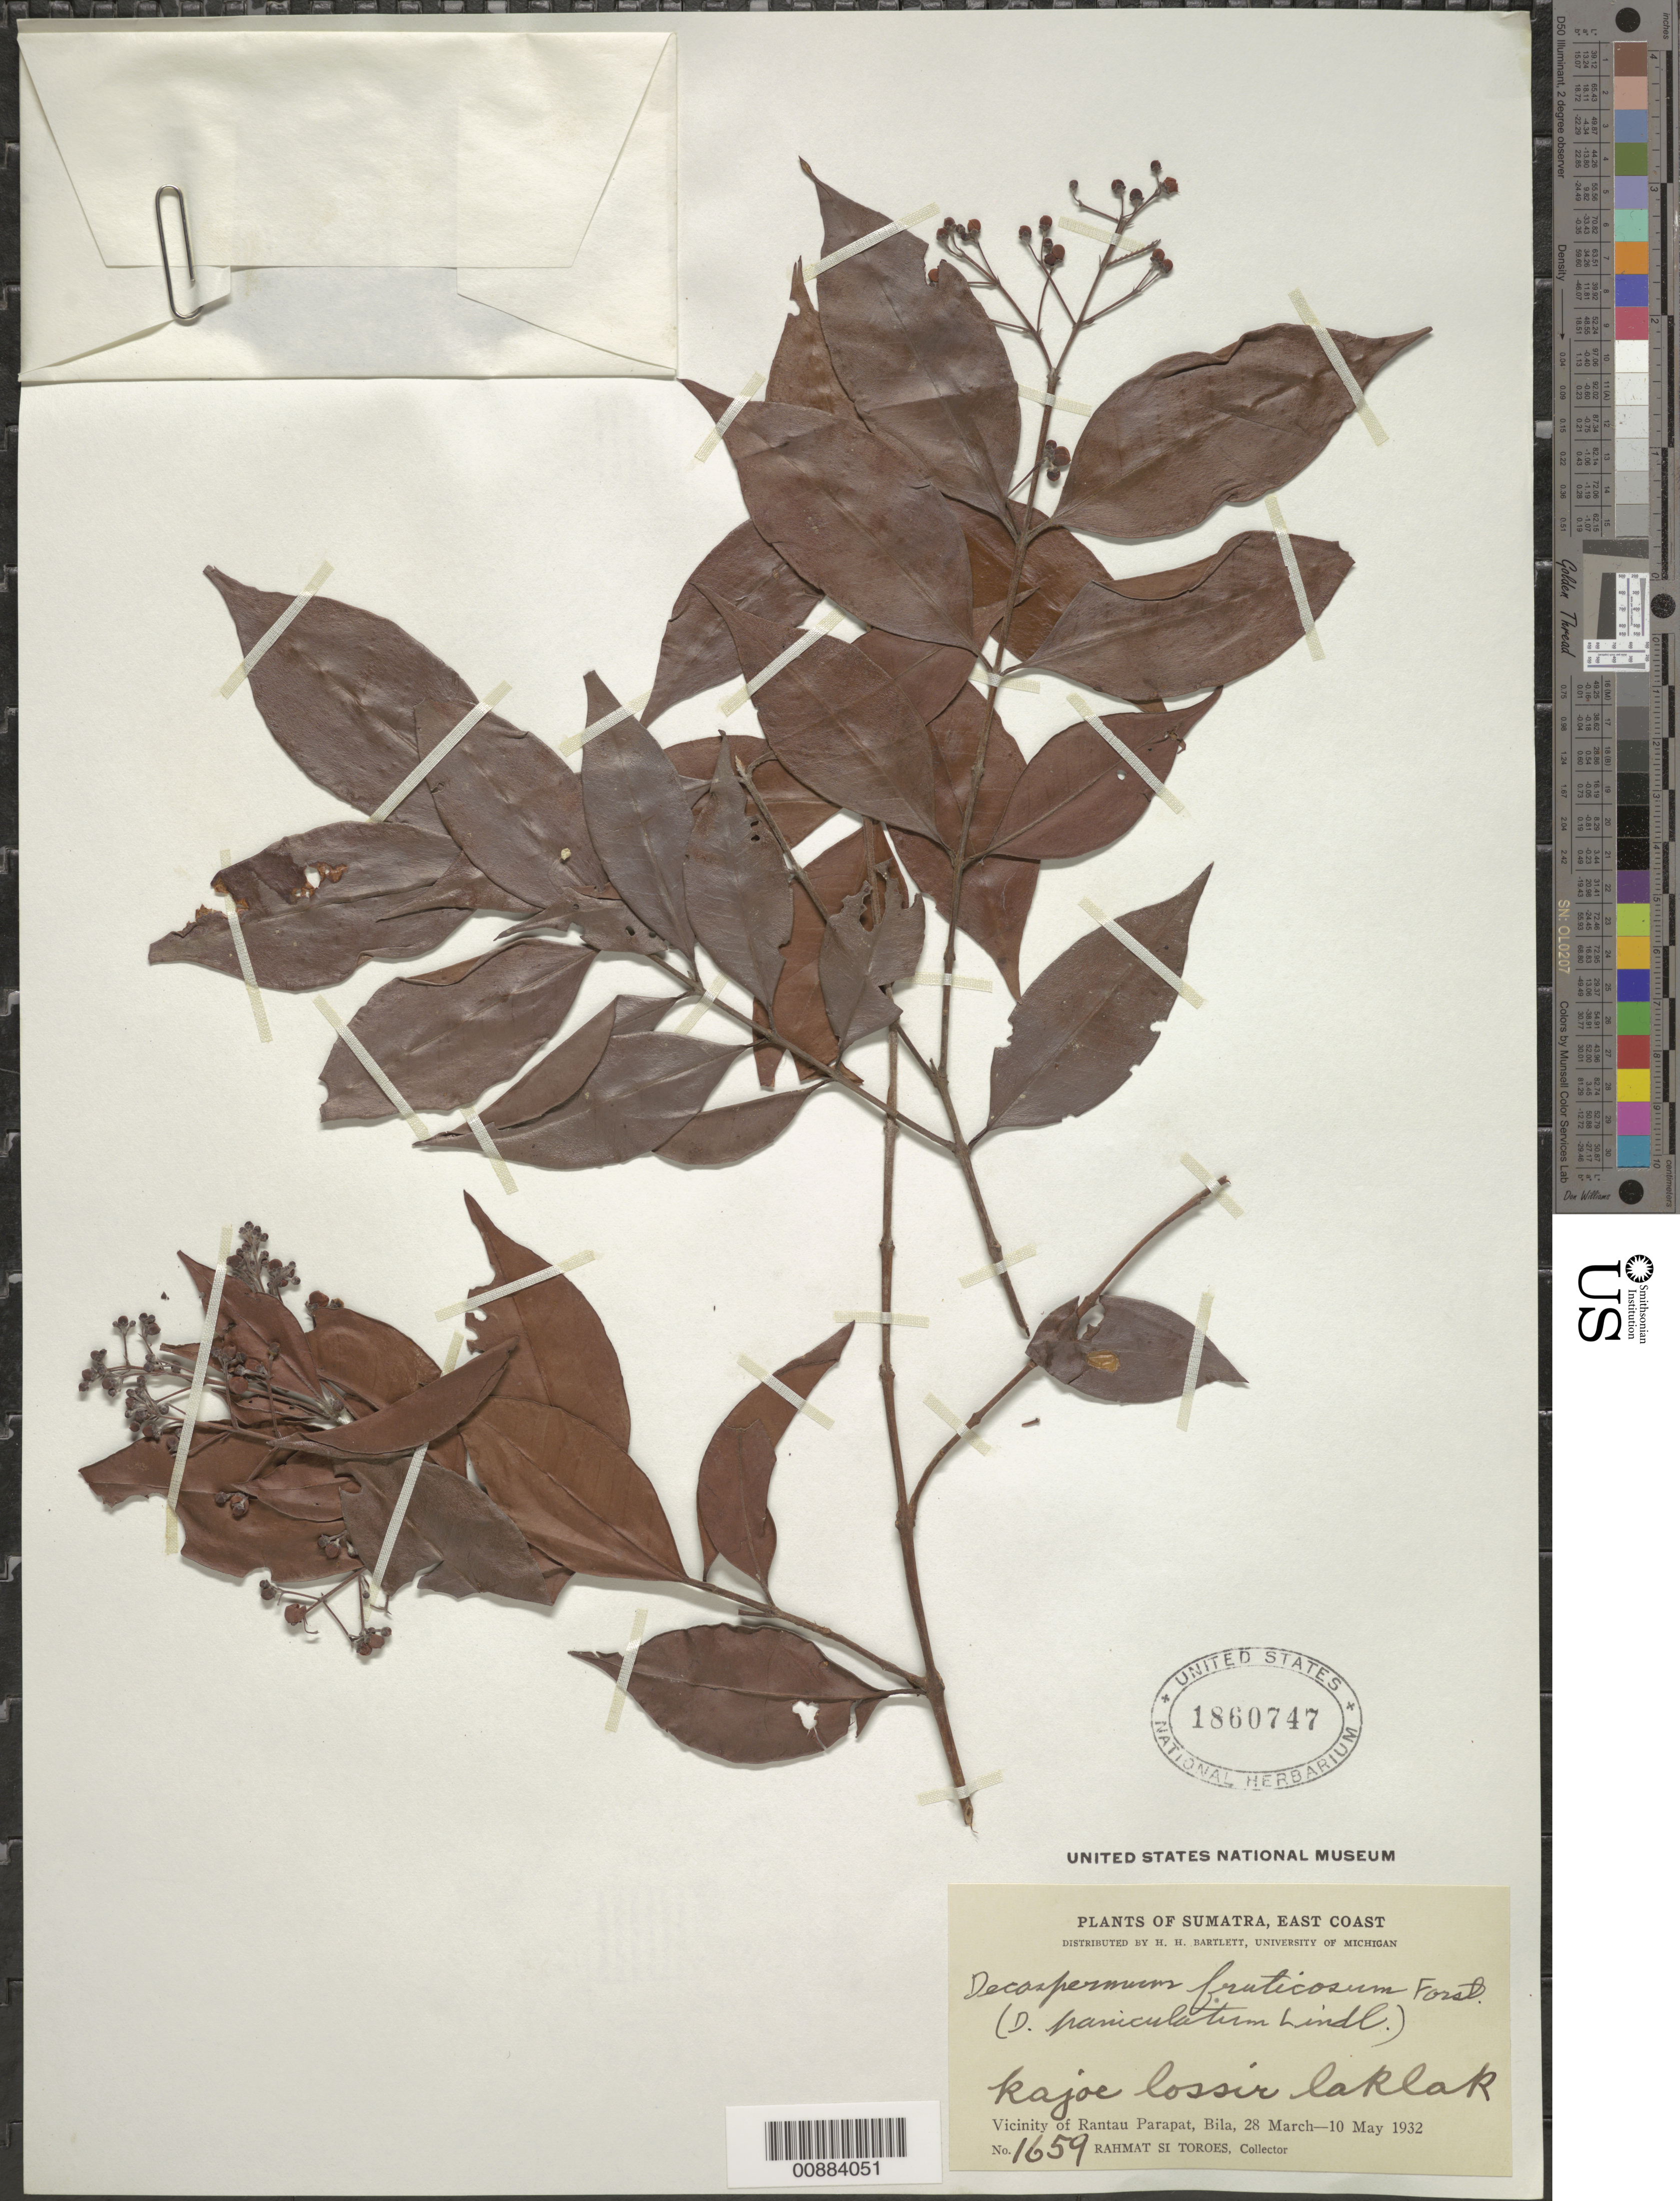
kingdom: Plantae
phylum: Tracheophyta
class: Magnoliopsida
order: Myrtales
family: Myrtaceae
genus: Decaspermum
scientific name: Decaspermum fruticosum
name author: J.R. Forst. & G. Forst.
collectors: Rahmat Si Boeea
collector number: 1659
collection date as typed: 28 Mar 1932 to 10 May 1932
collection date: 1932-03-28/1932-05-10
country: Indonesia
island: Sumatra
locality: Vicinity of Rantau Parapat, Bila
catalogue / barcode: US 1860747